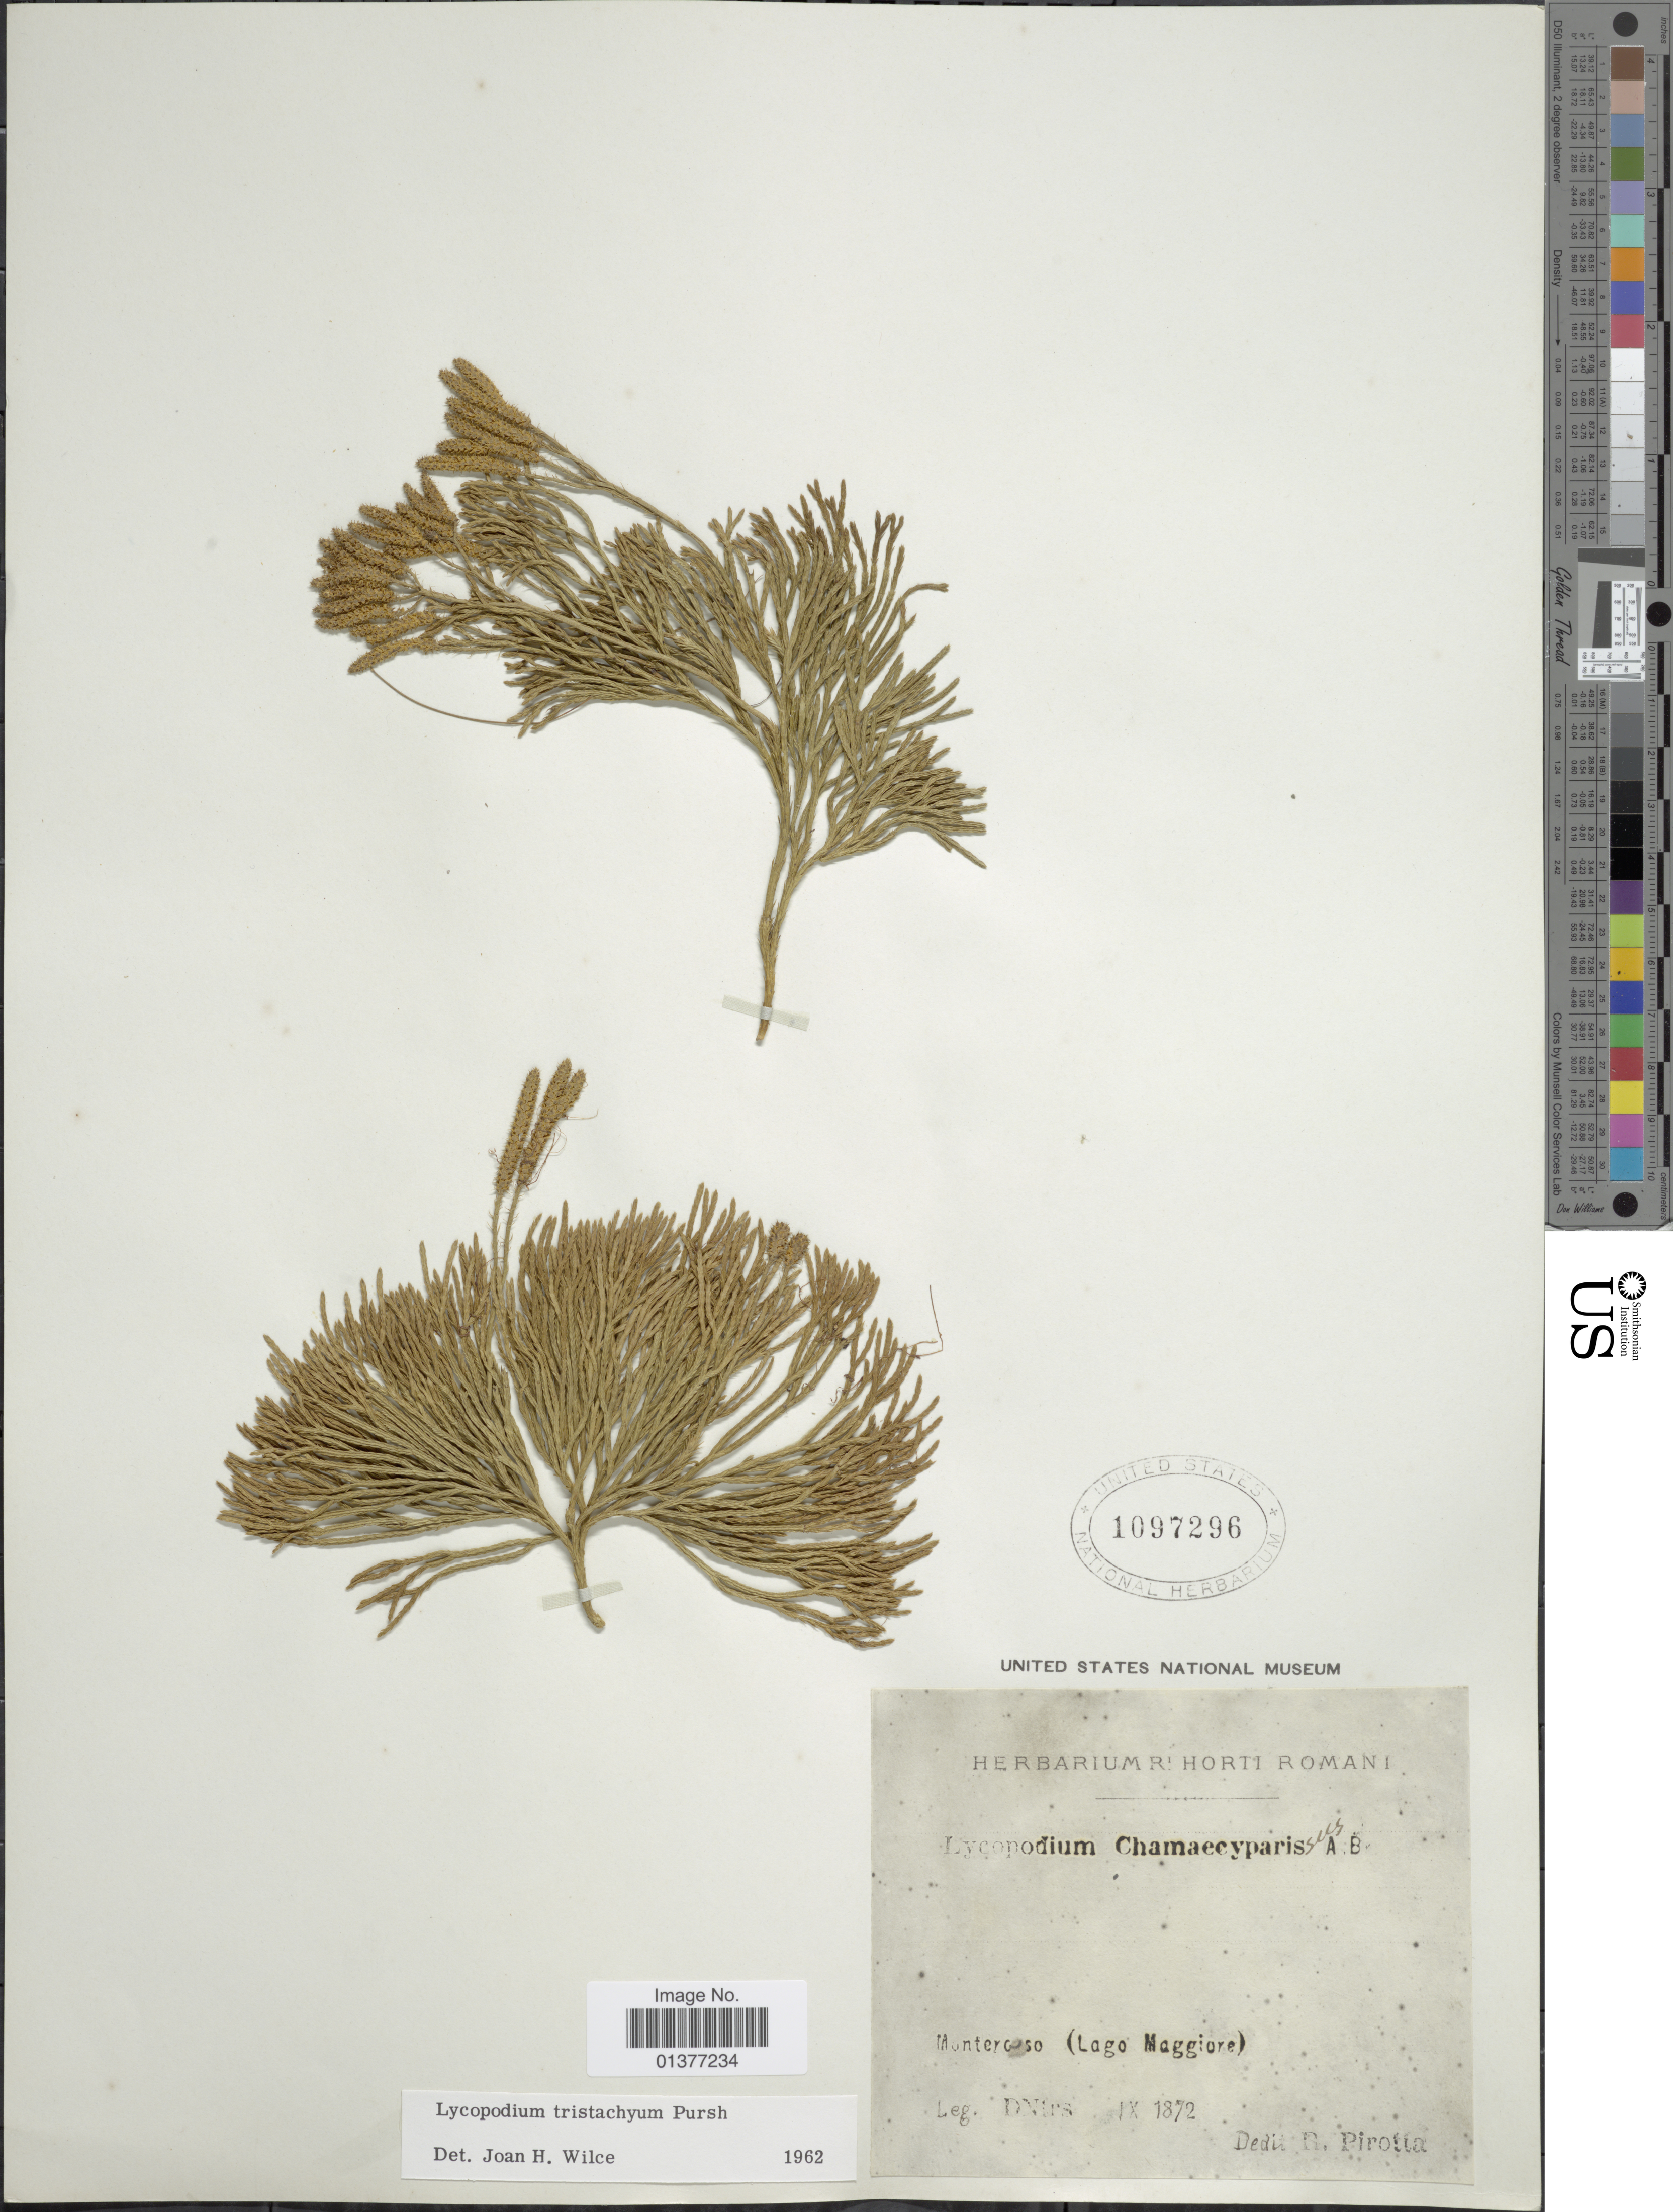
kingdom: Plantae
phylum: Tracheophyta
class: Lycopodiopsida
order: Lycopodiales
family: Lycopodiaceae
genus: Diphasiastrum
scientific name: Diphasiastrum tristachyum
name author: (Pursh) Holub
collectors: D. Nirs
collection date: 1872-09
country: Italy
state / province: Piedmont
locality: Monteroso(Lago Maggiore [interpreted]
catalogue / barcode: US 1097296